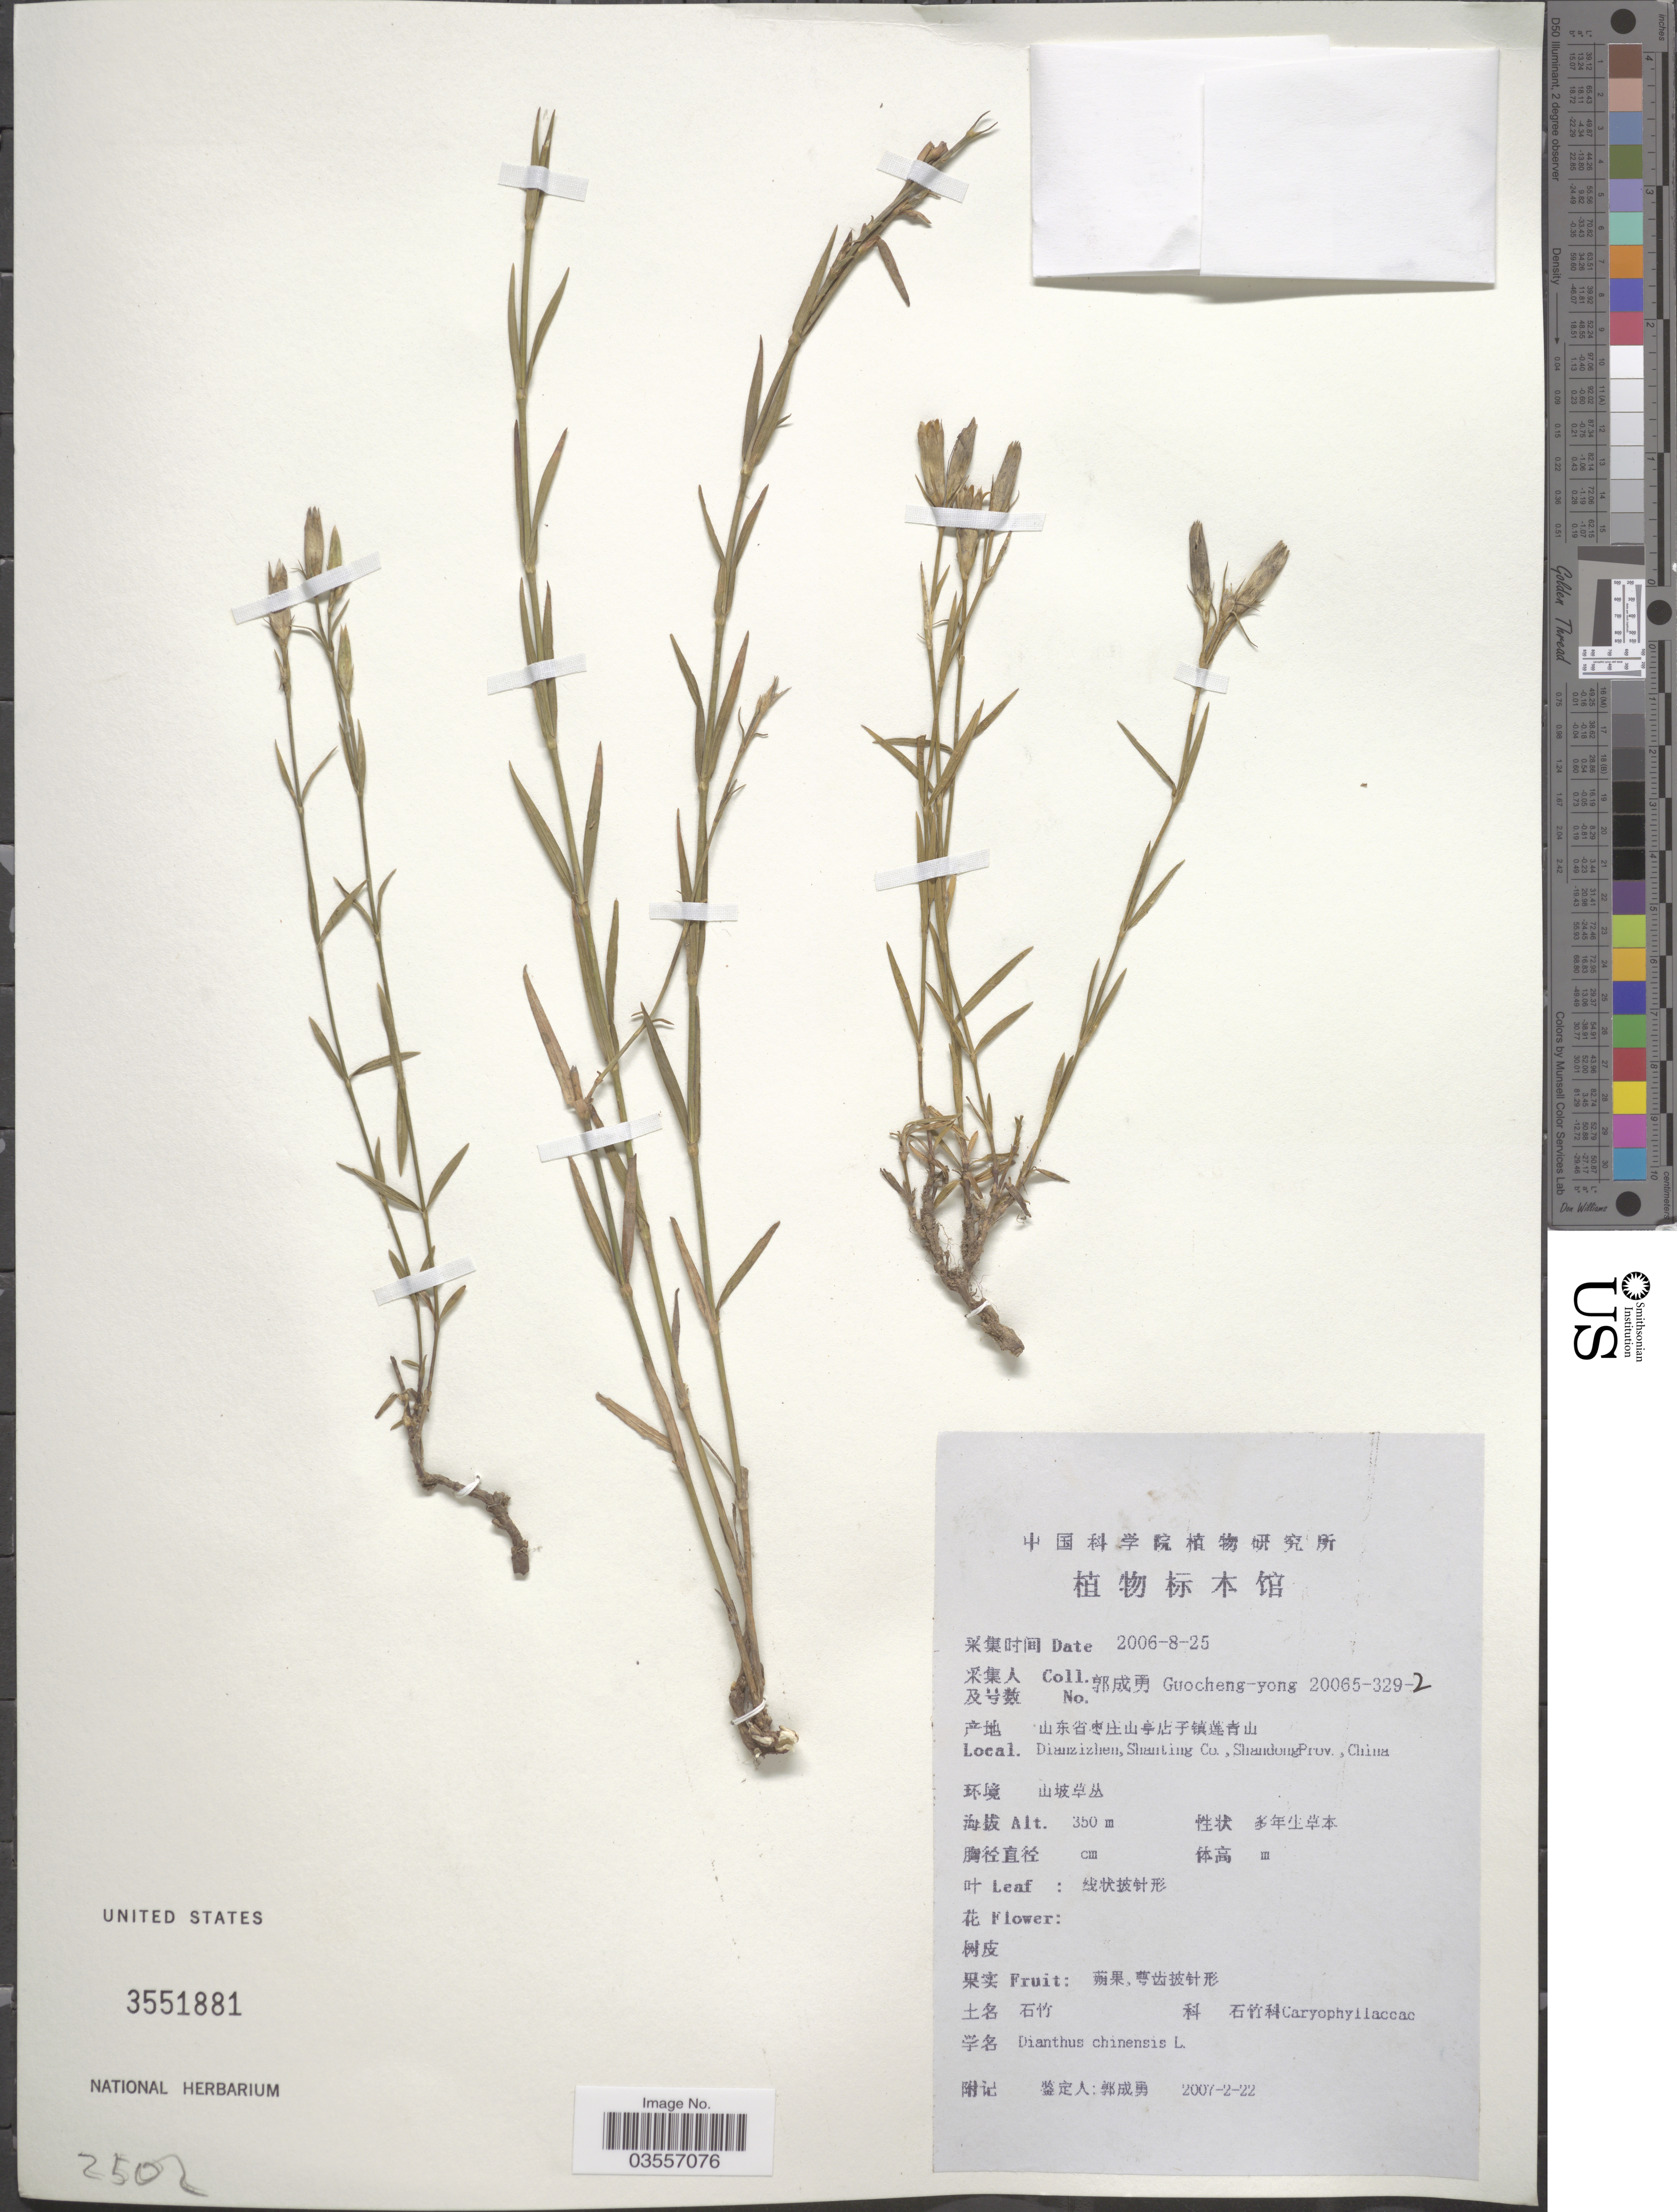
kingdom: Plantae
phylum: Tracheophyta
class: Magnoliopsida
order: Caryophyllales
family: Caryophyllaceae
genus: Dianthus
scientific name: Dianthus chinensis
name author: L.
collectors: Guo cheng-yong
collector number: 20065-329-2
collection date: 2006-08-25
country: China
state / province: Shandong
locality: Dianzizhen, Shanting Co, Shandong Prov.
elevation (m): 350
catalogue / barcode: US 3551881